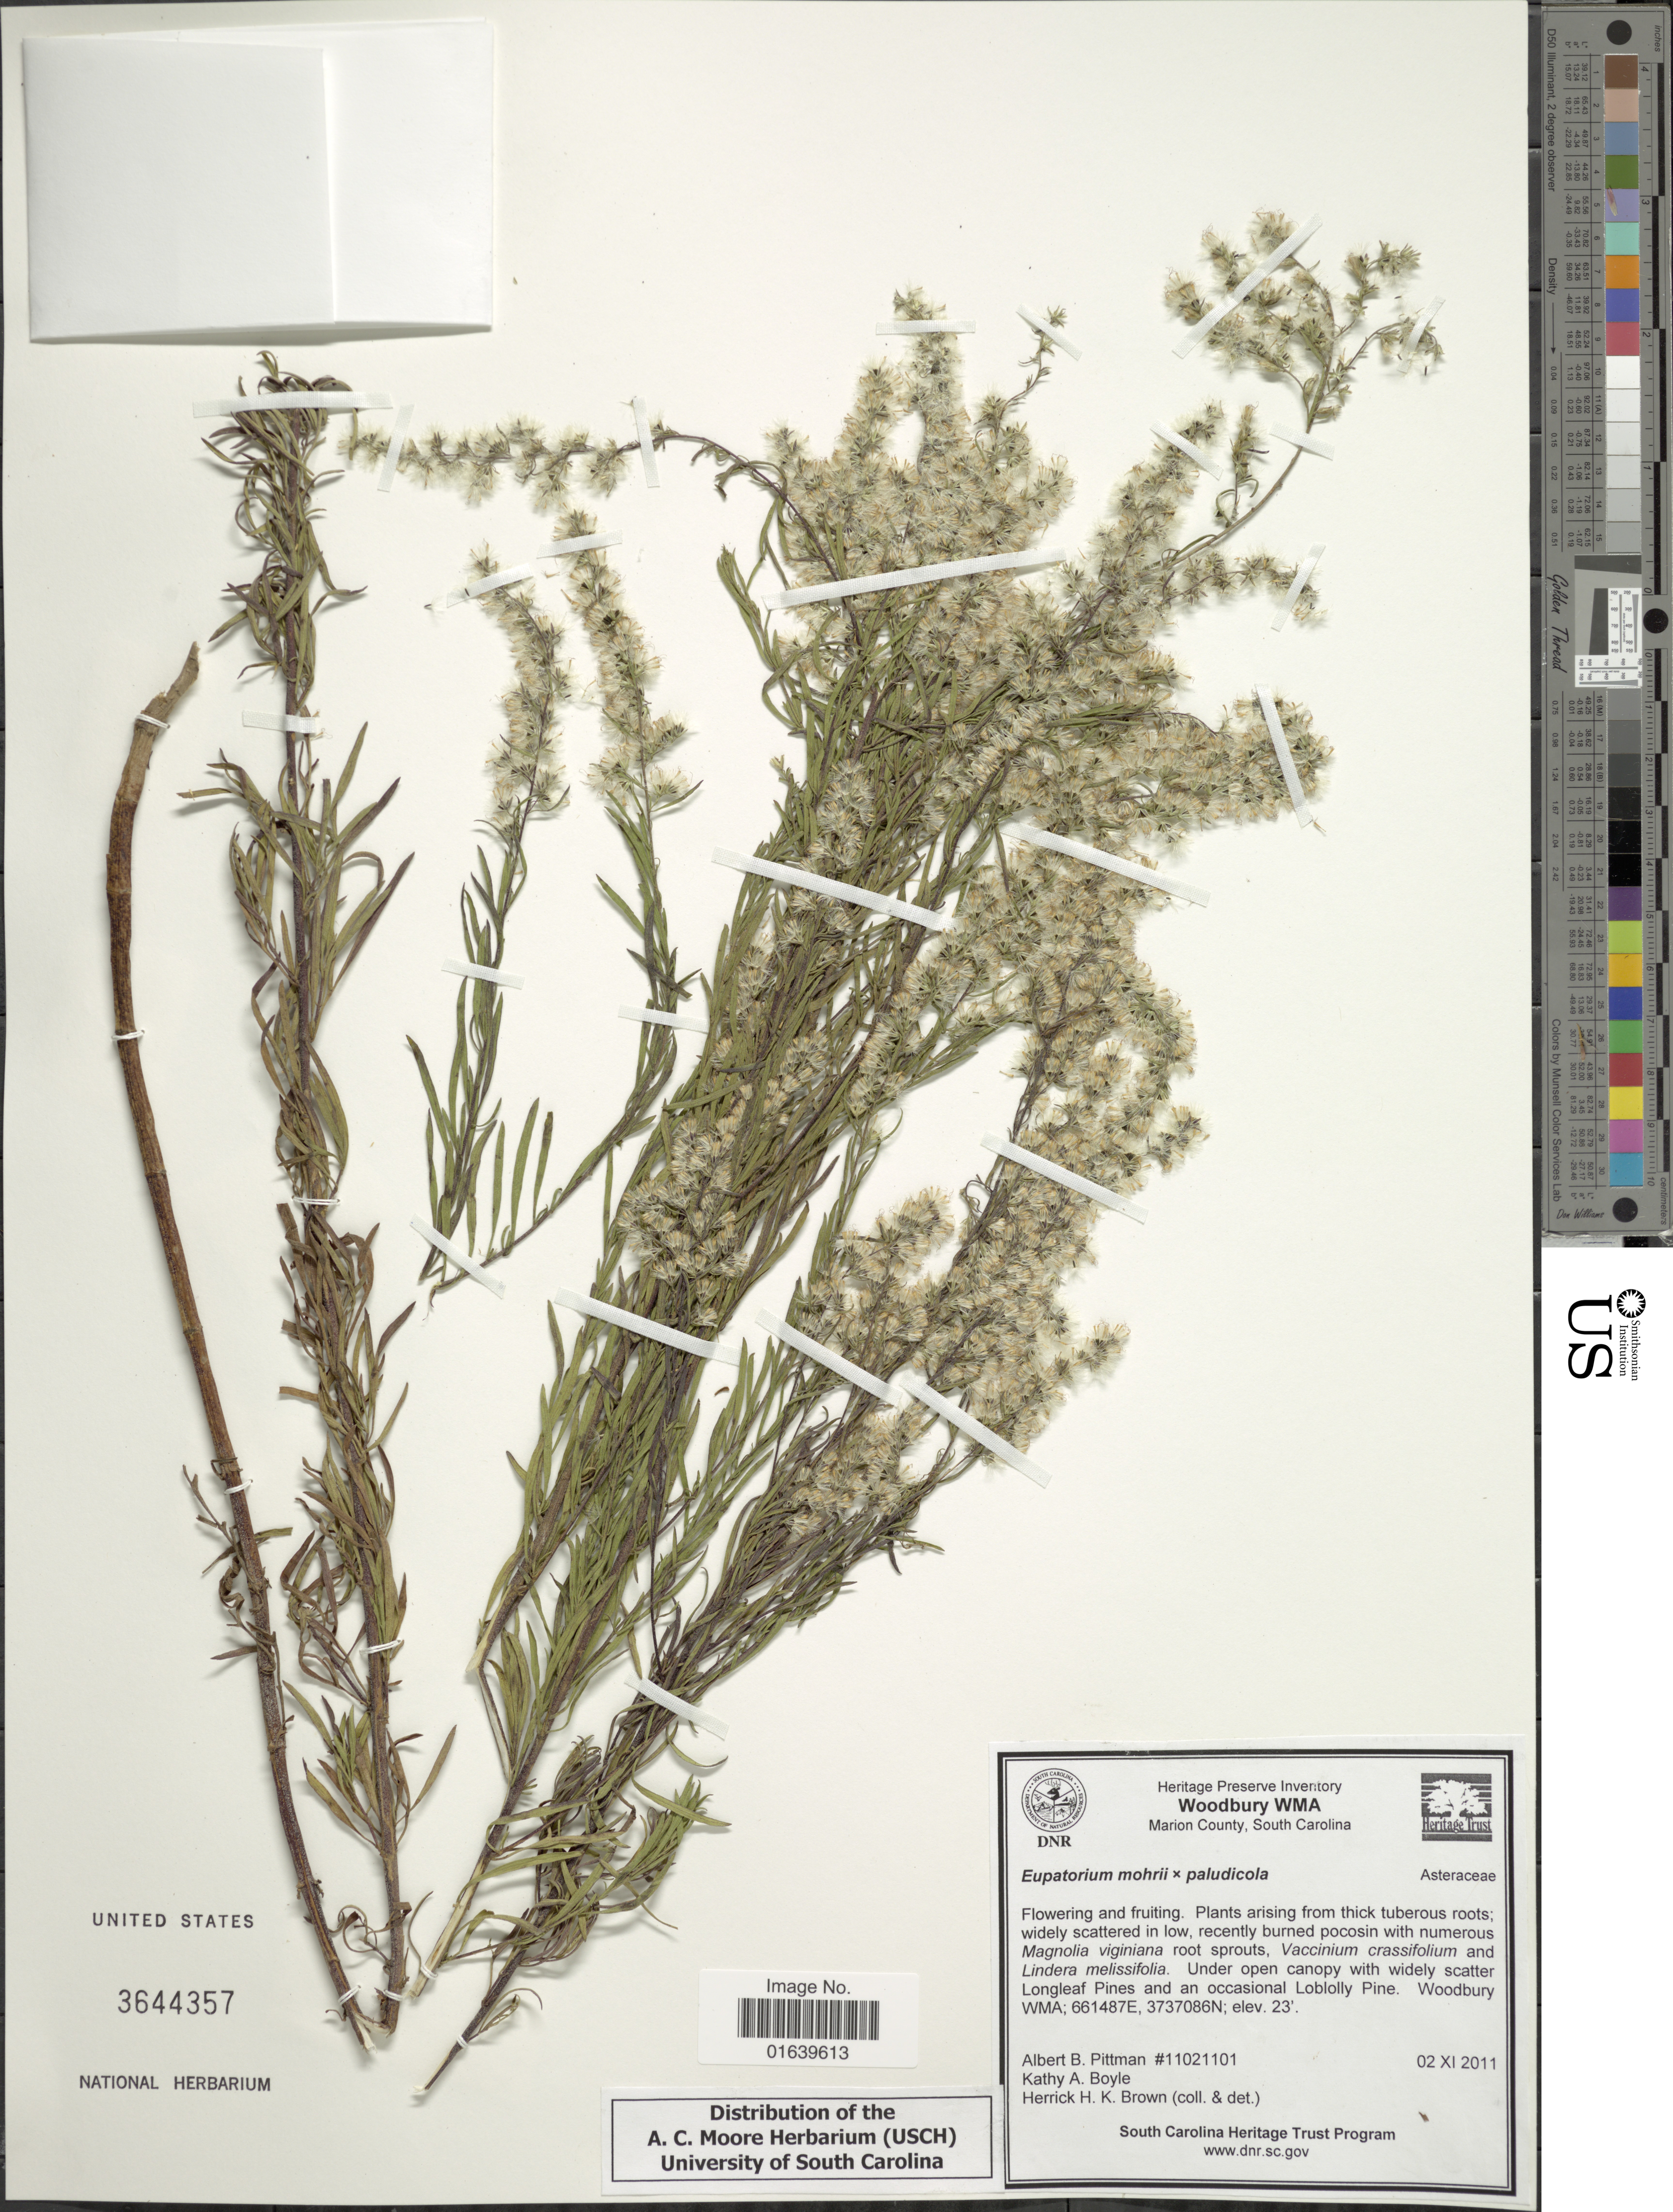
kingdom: Plantae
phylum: Tracheophyta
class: Magnoliopsida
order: Asterales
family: Asteraceae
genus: Eupatorium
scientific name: Eupatorium mohrii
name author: Greene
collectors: A. B. Pittman, K. A. Boyle & H. H. K. Brown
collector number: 11021101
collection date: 2011-10-02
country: United States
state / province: South Carolina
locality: Marion County, Woodbury WMA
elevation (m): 7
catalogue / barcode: US 3644357